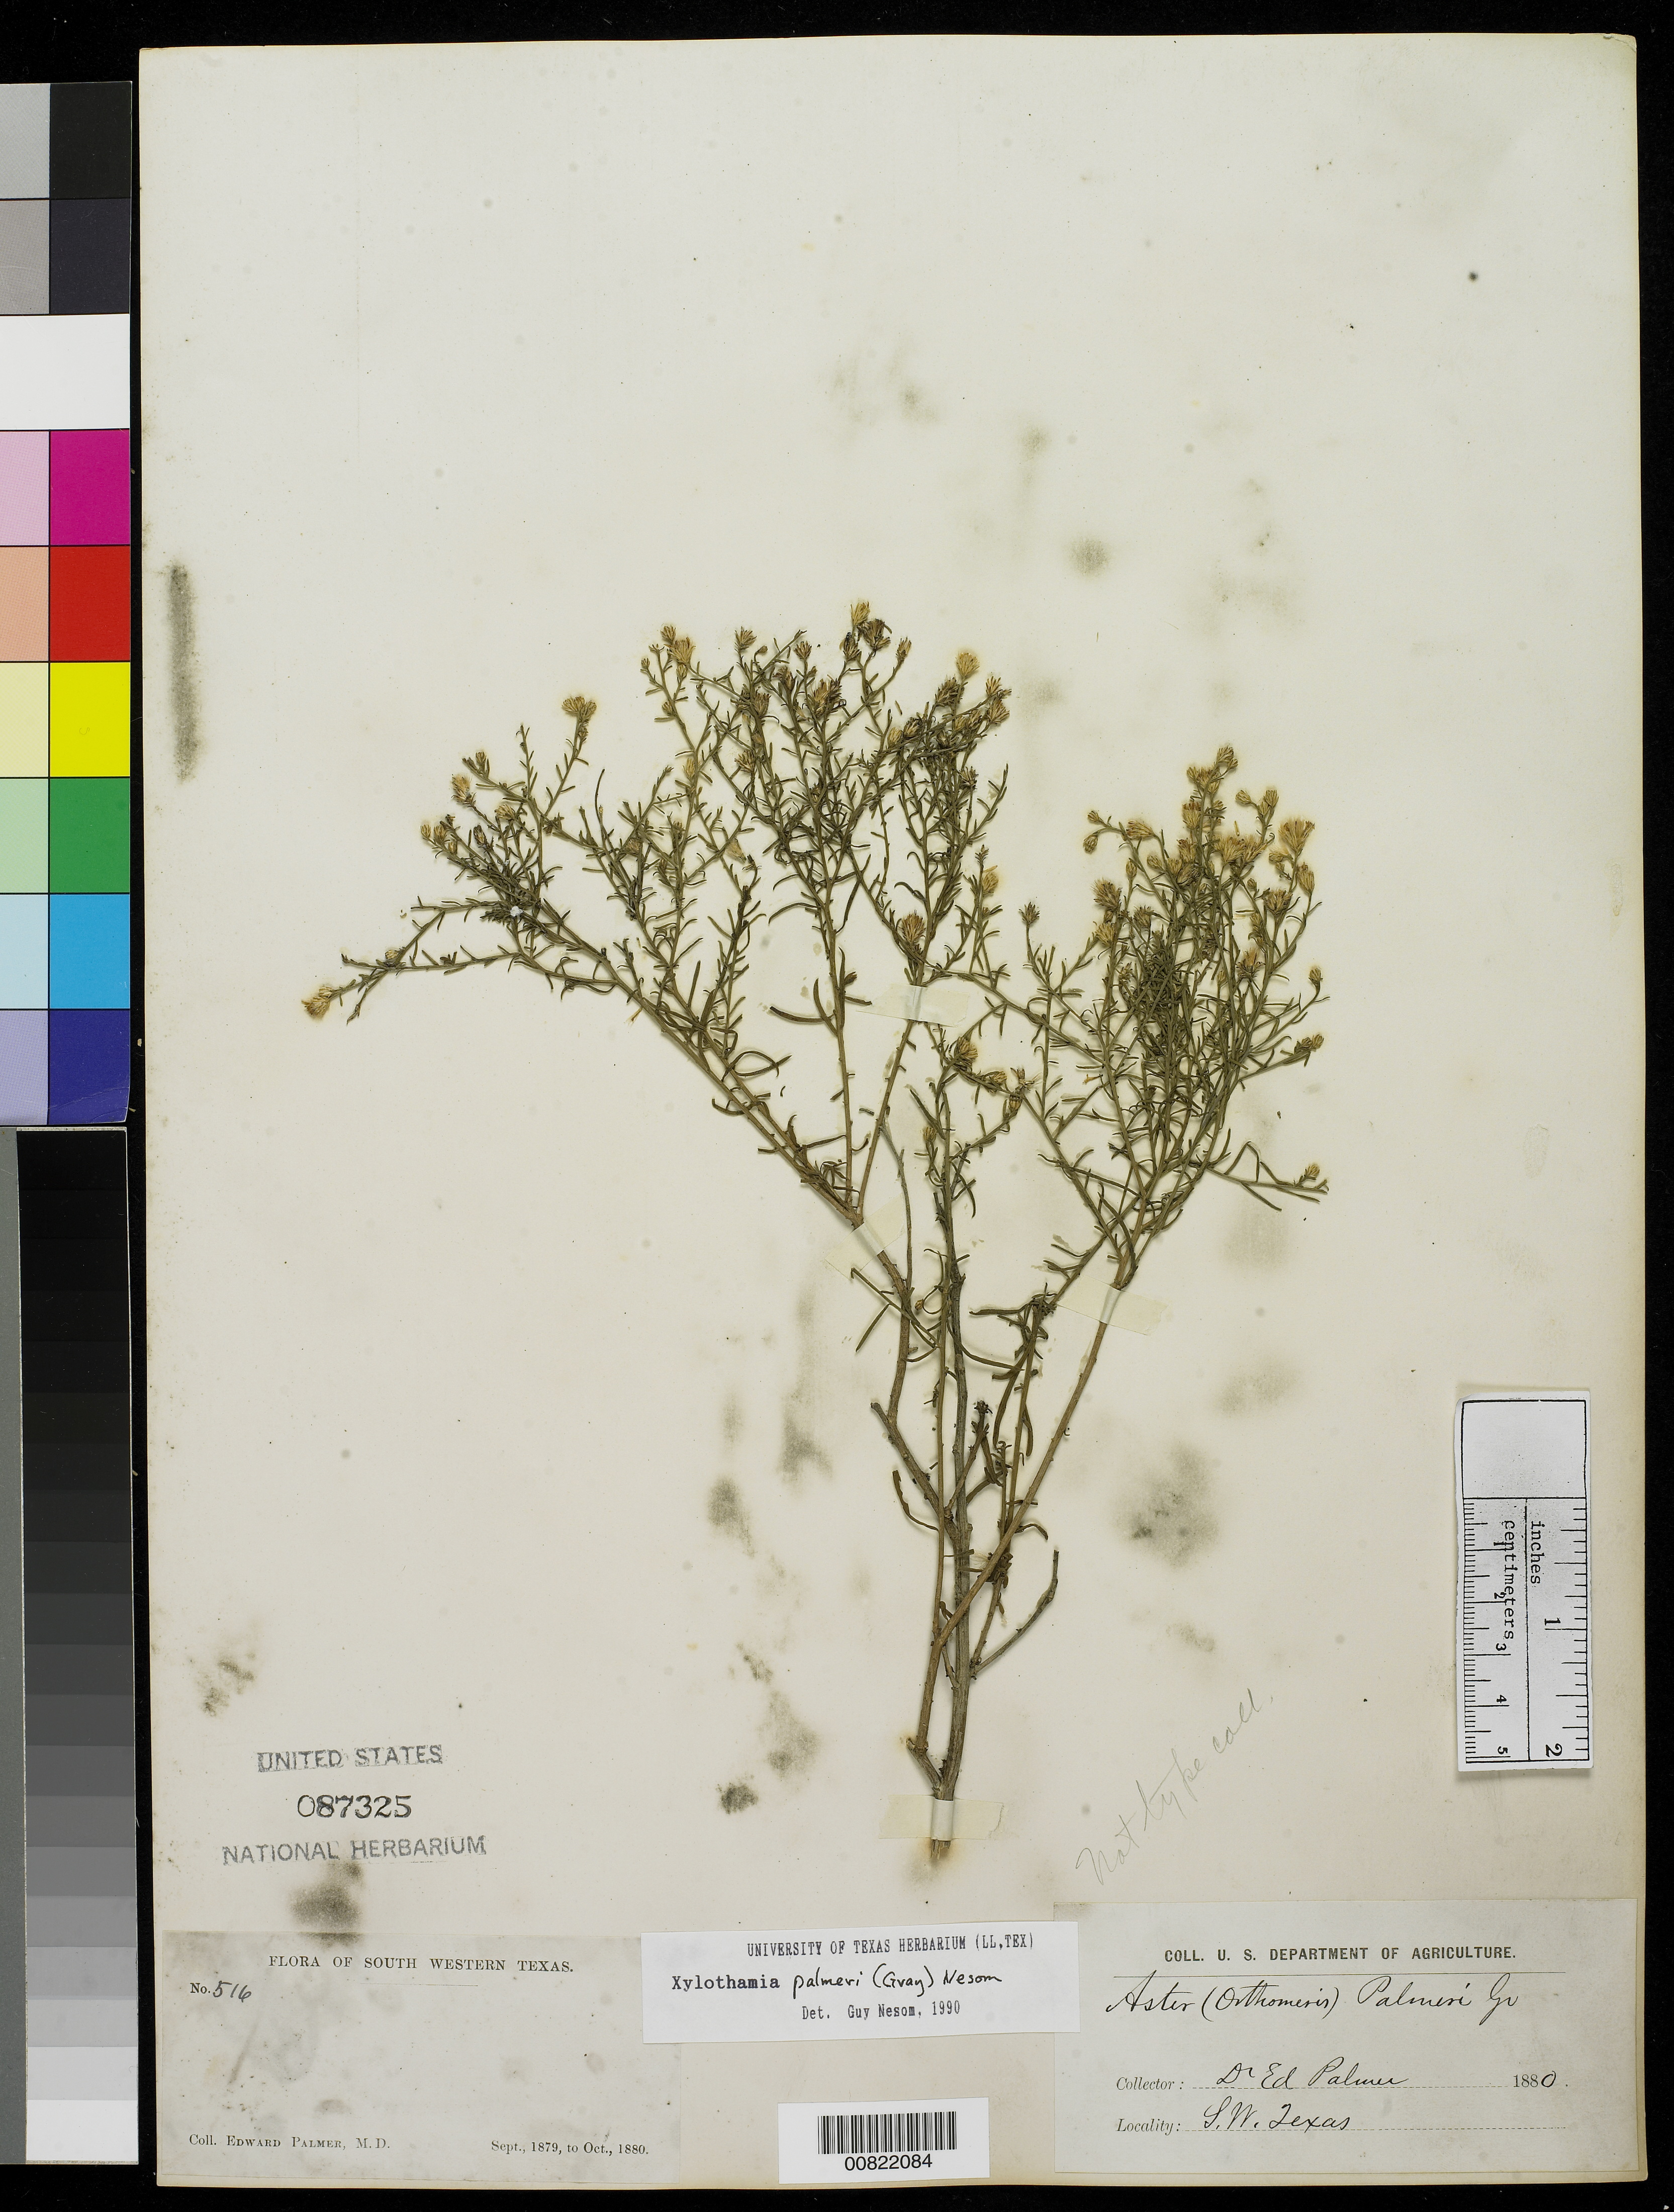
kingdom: Plantae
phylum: Tracheophyta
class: Magnoliopsida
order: Asterales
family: Asteraceae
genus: Aster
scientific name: Aster palmeri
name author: A. Gray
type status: Syntype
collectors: E. Palmer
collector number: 516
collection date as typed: Sep 1879 to -- Oct 1880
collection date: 1879-09/1880-10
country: United States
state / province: Texas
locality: South Western Texas.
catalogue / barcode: US 87325